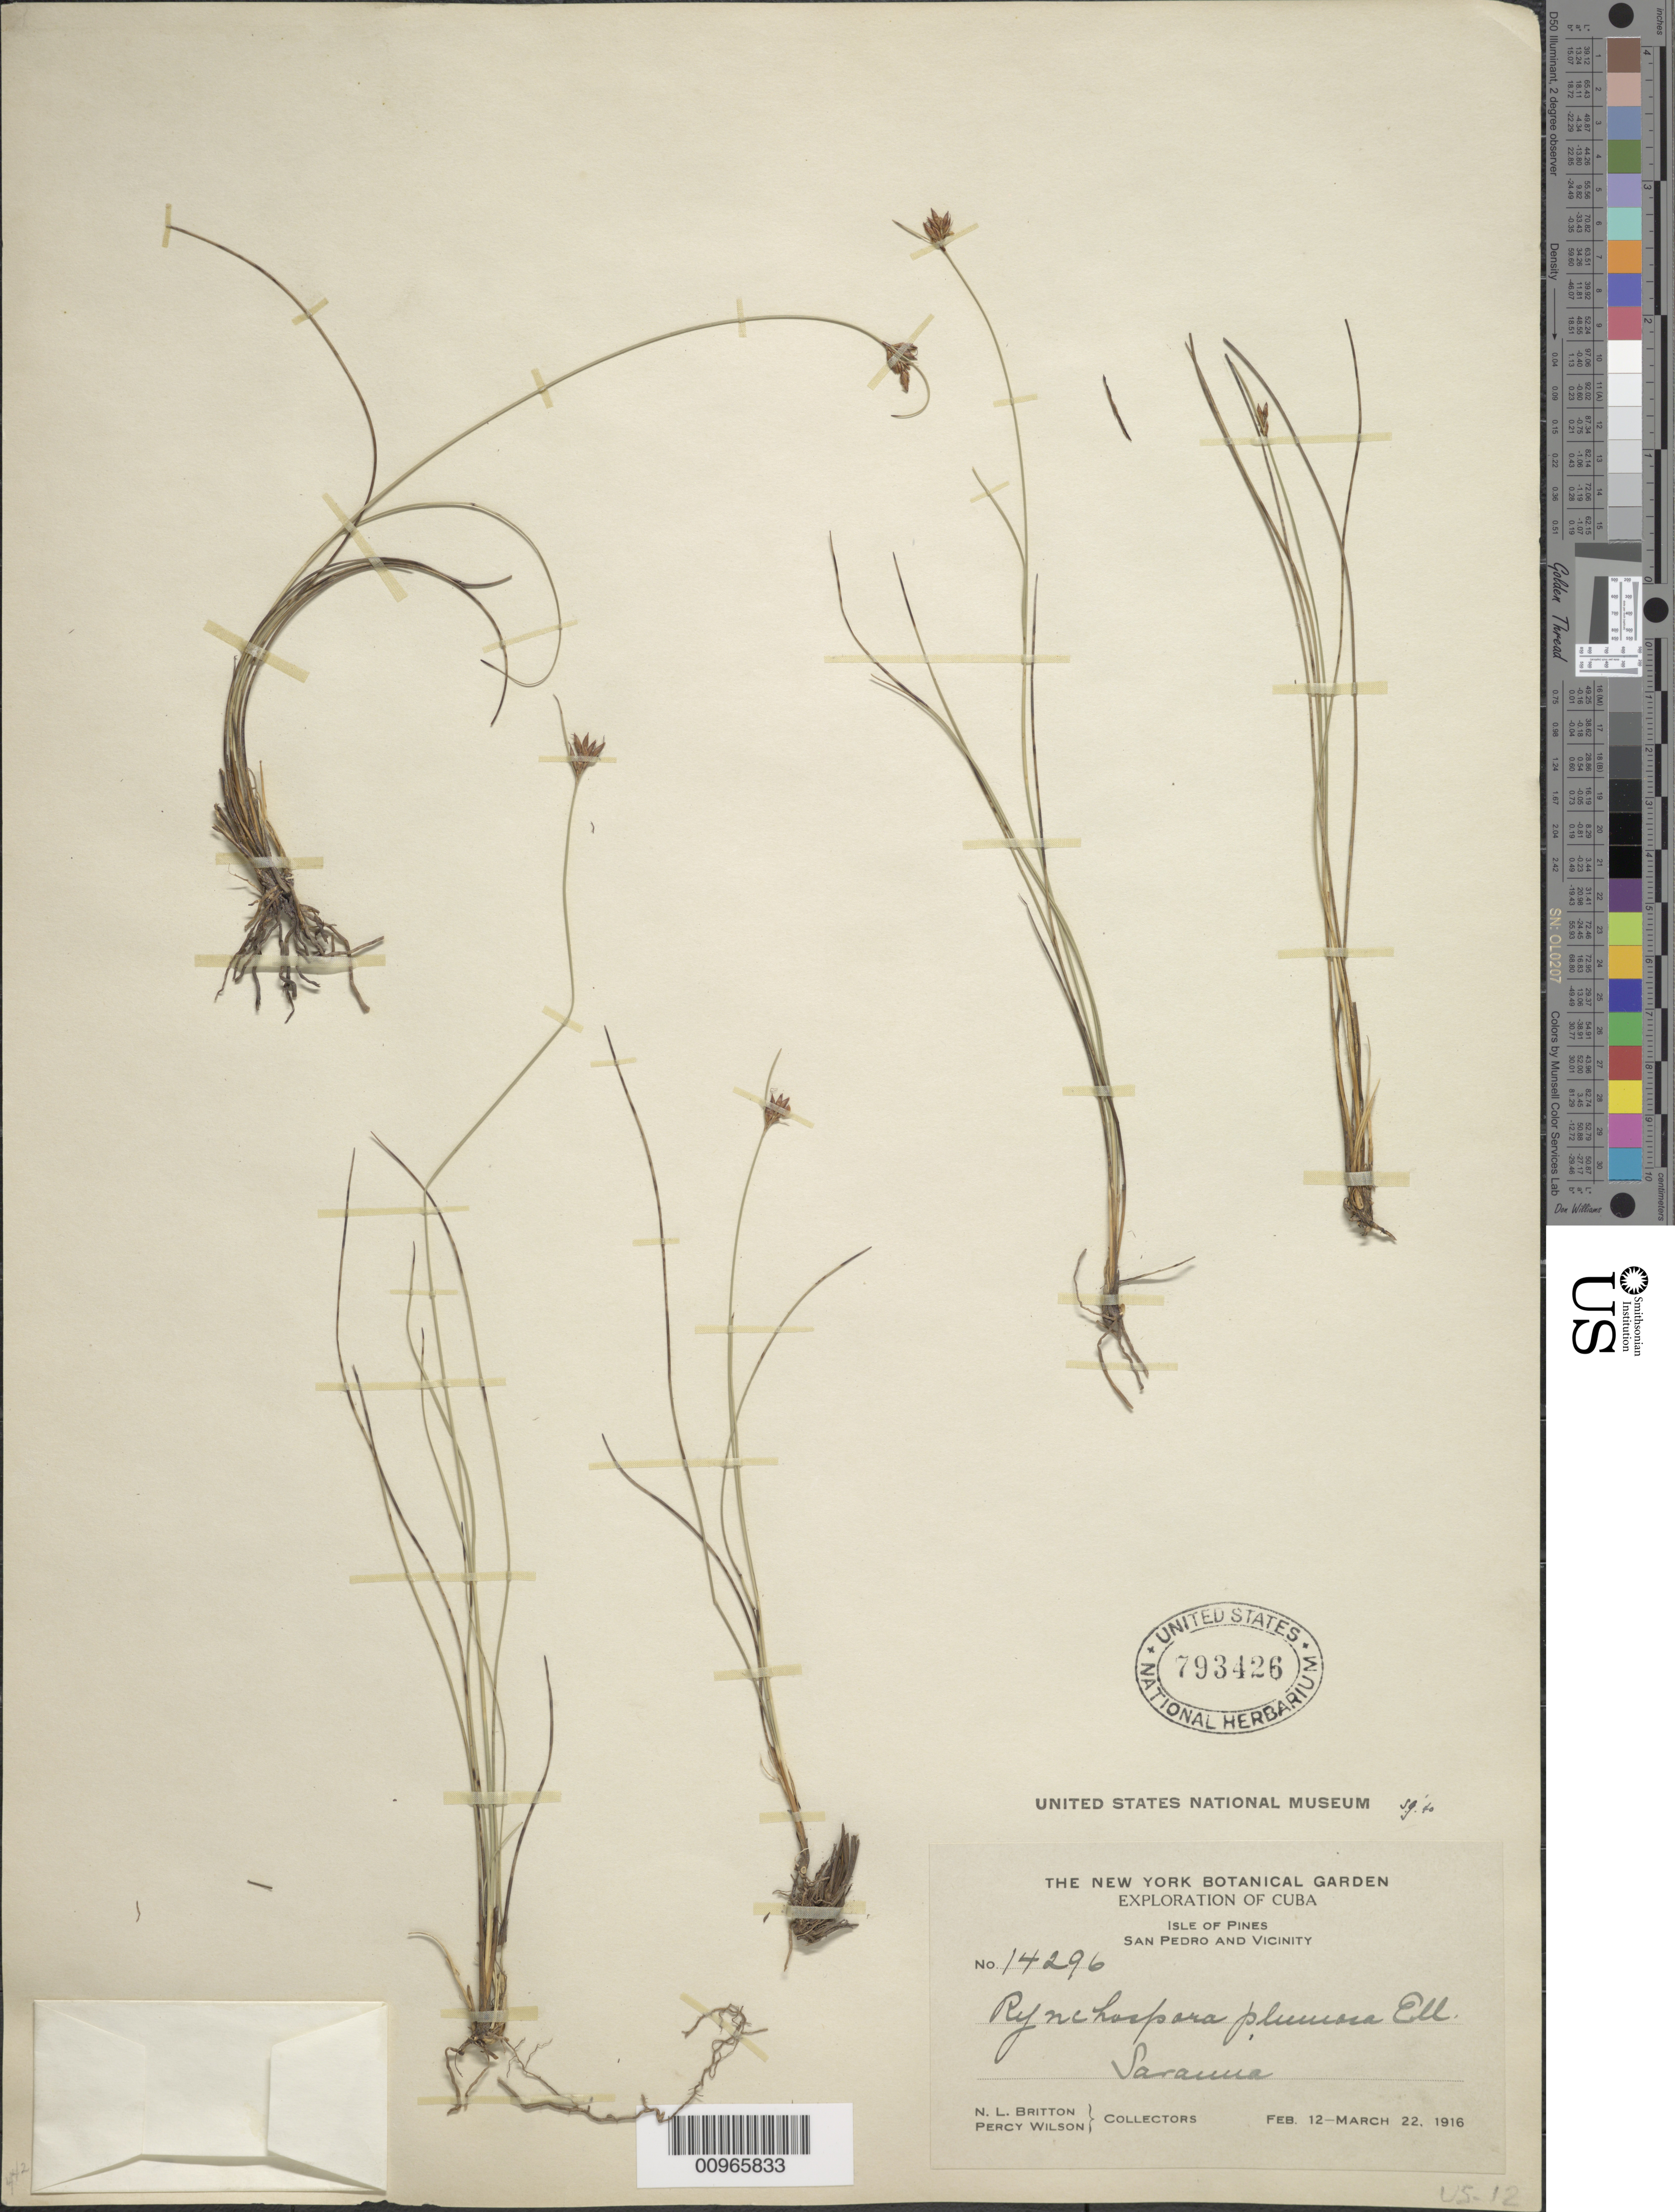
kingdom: Plantae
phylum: Tracheophyta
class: Liliopsida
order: Poales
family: Cyperaceae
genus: Rhynchospora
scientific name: Rhynchospora plumosa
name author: Elliott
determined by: Gale, S.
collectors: N. Britton & P. Wilson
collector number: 14296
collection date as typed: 12 Feb 1916 to 22 Mar 1916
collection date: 1916-02-12/1916-03-22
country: Cuba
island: Isla de la Juventud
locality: San Pedro and vicinity, savanna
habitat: Savanna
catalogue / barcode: US 793426